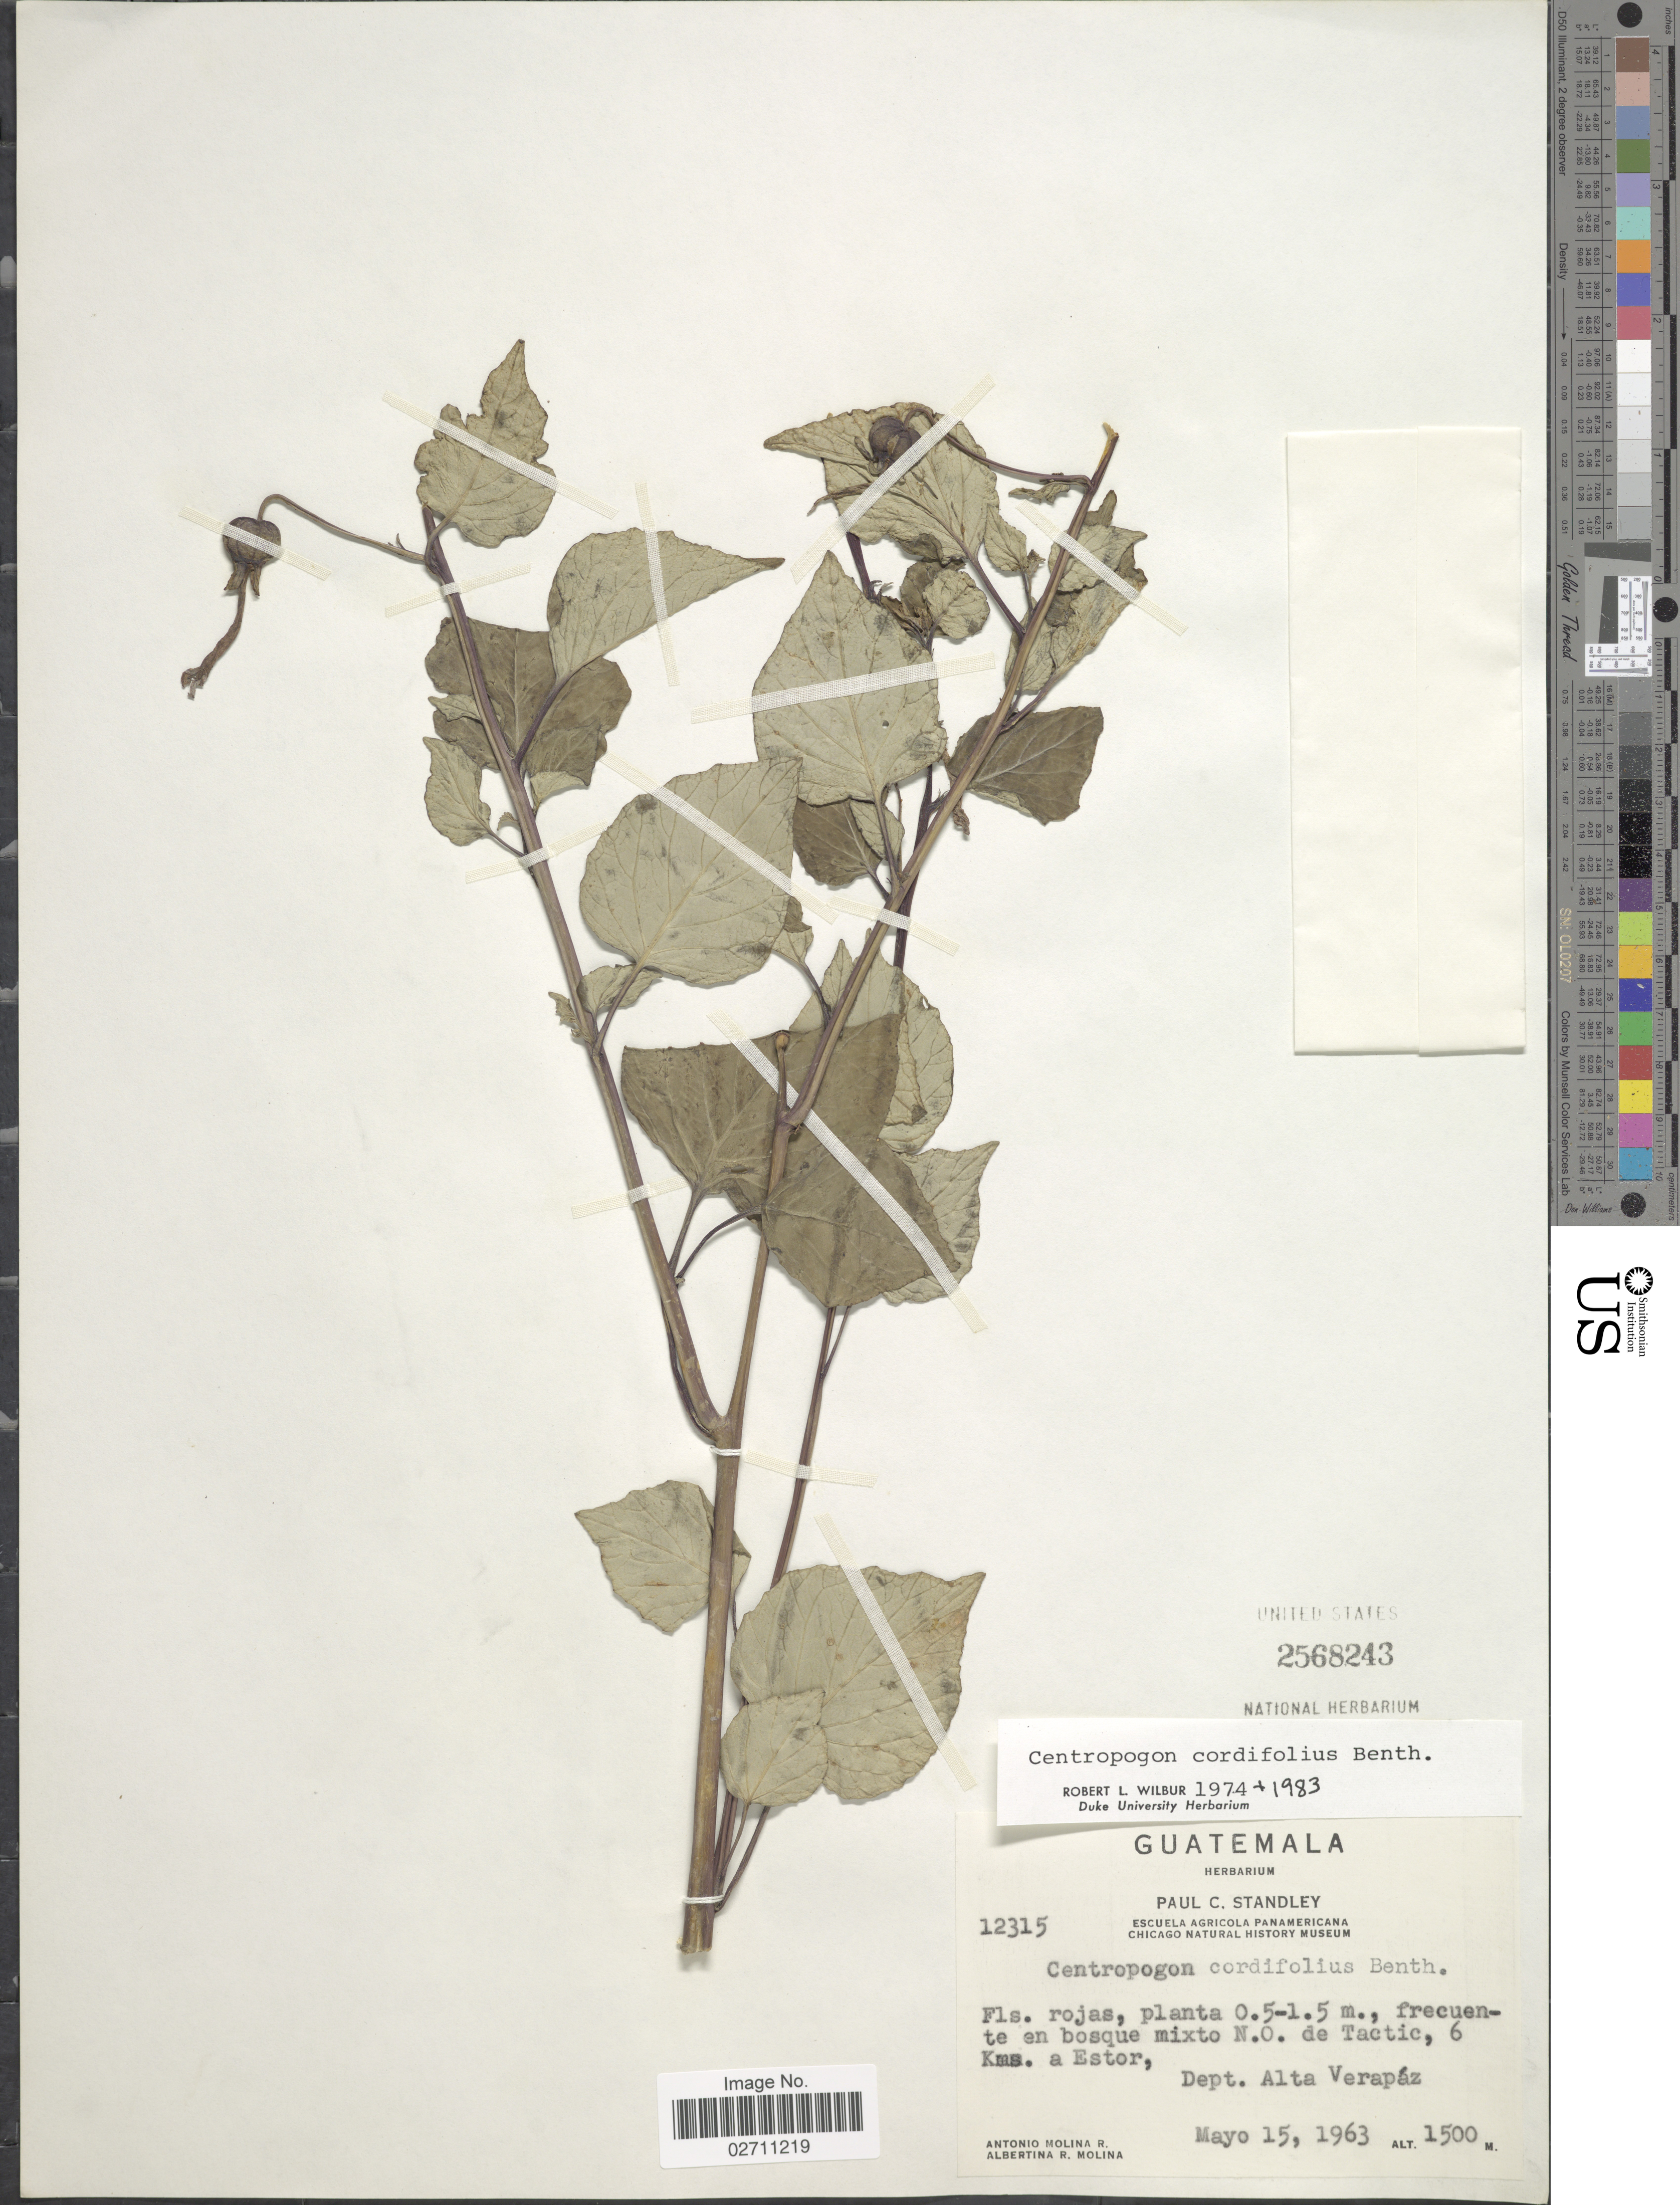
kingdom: Plantae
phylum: Tracheophyta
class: Magnoliopsida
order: Asterales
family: Campanulaceae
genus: Centropogon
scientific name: Centropogon cordifolius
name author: Benth.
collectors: A. Molina R. & A. R. Molina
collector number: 12315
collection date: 1963-05-15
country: Guatemala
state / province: Alta Verapaz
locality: Frecuente en bosque mixto N.O. de Tactic, 6 Kms. a Estor.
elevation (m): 1500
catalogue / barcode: US 2568243